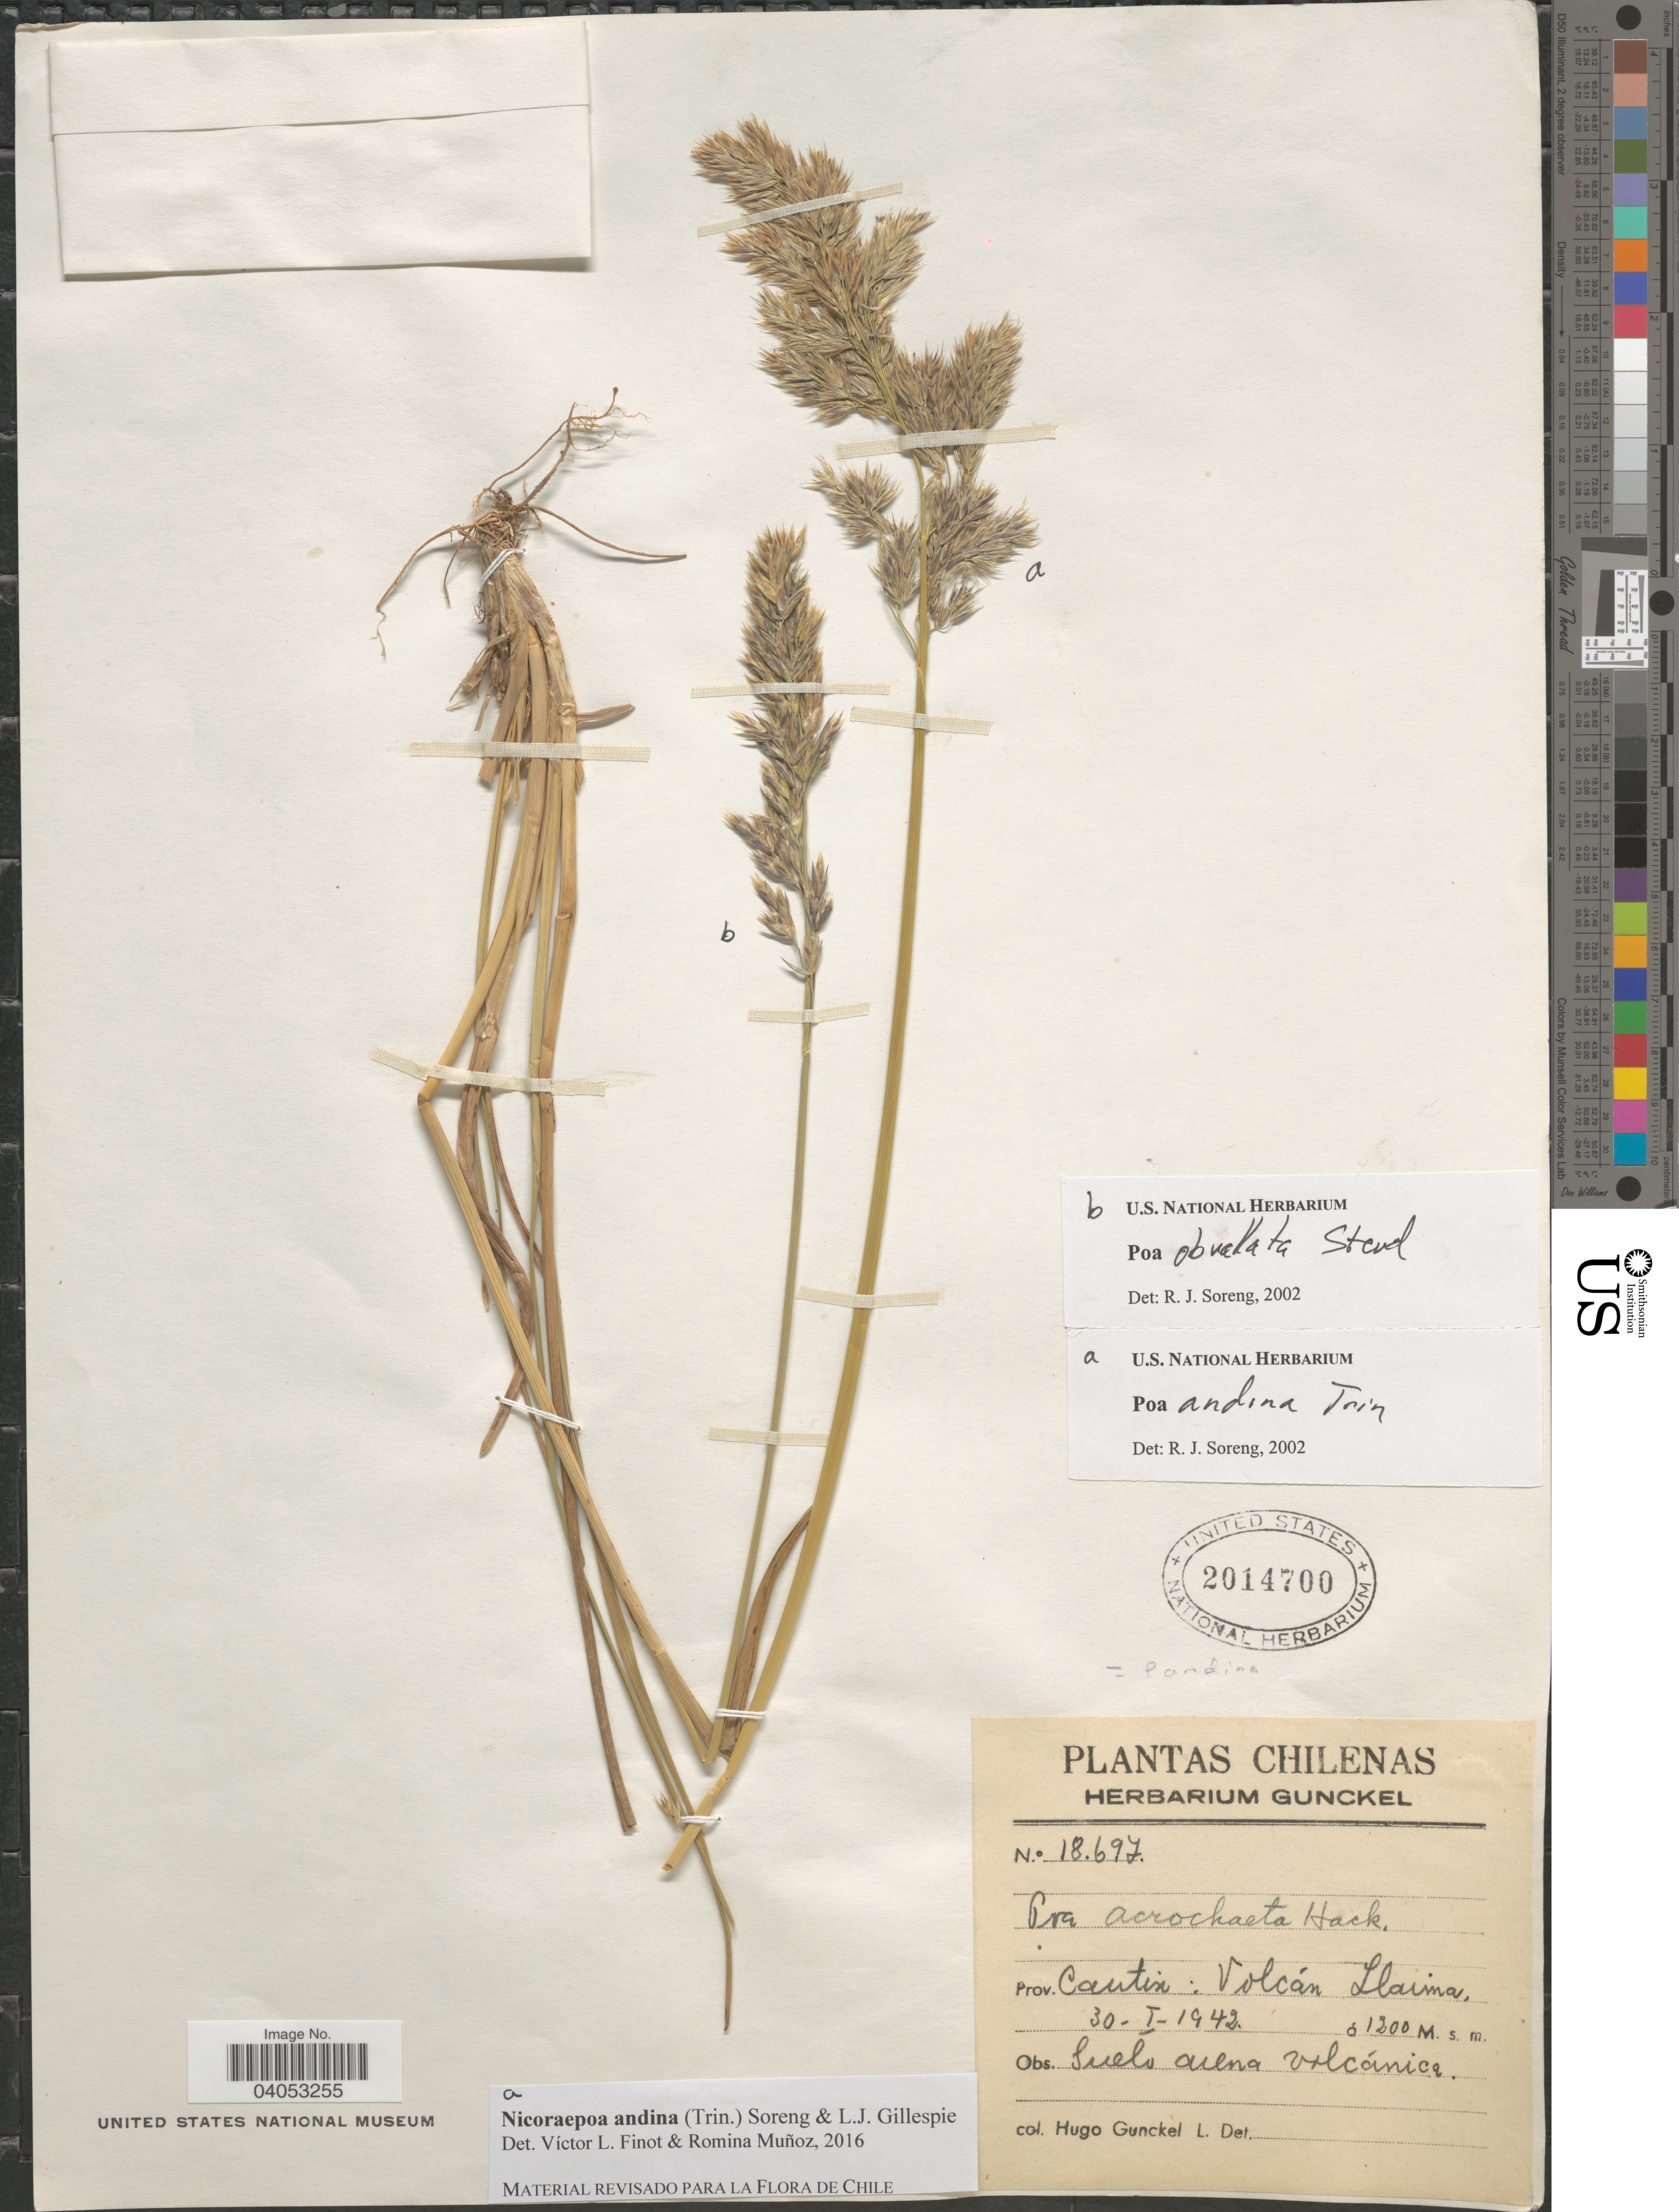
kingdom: Plantae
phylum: Tracheophyta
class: Liliopsida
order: Poales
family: Poaceae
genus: Nicoraepoa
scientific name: Nicoraepoa andina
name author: (Trin.) Soreng & L.J. Gillespie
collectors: H. Gunckel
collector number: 18697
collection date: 1942-01-30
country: Chile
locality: Prov. Cautin: Volcán Llaima.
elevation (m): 1200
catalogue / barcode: US 2014700